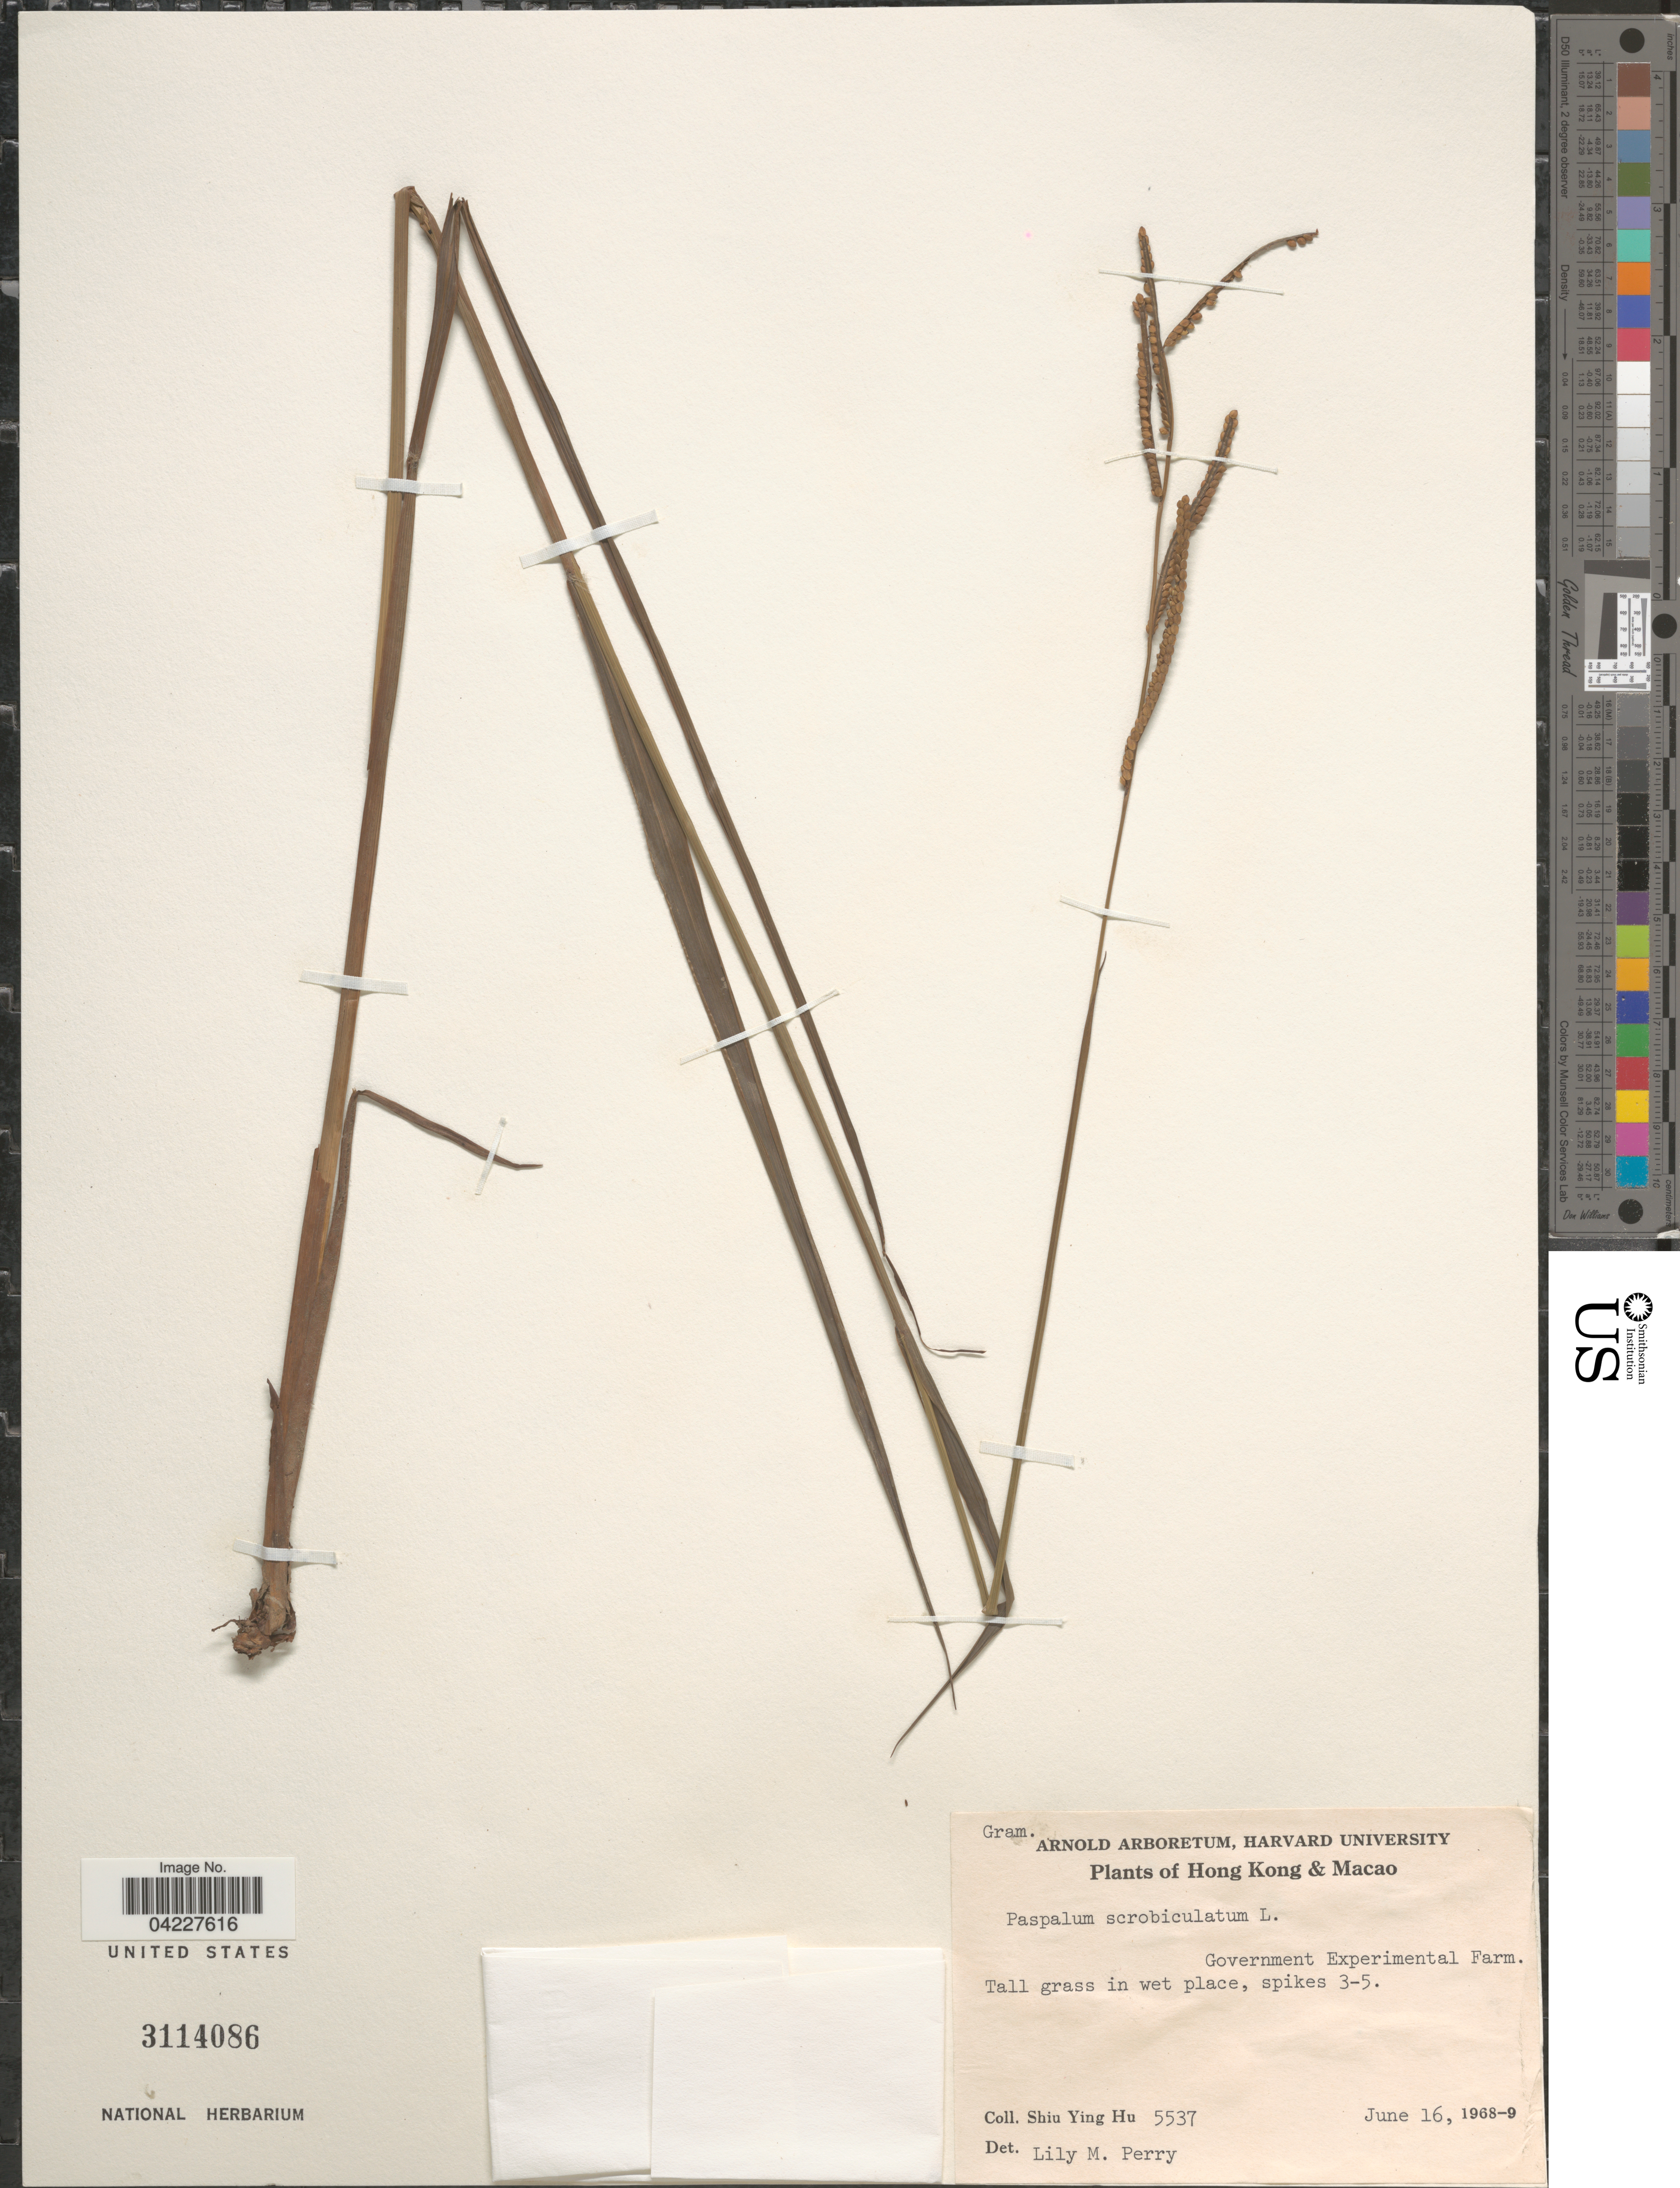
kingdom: Plantae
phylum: Tracheophyta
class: Liliopsida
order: Poales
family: Poaceae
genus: Paspalum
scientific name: Paspalum scrobiculatum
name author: L.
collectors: S. Y. Hu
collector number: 5537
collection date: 1968-06-16/1969-06-16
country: China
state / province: Hong Kong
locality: Macao. Government Experimental Farm.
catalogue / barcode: US 3114086